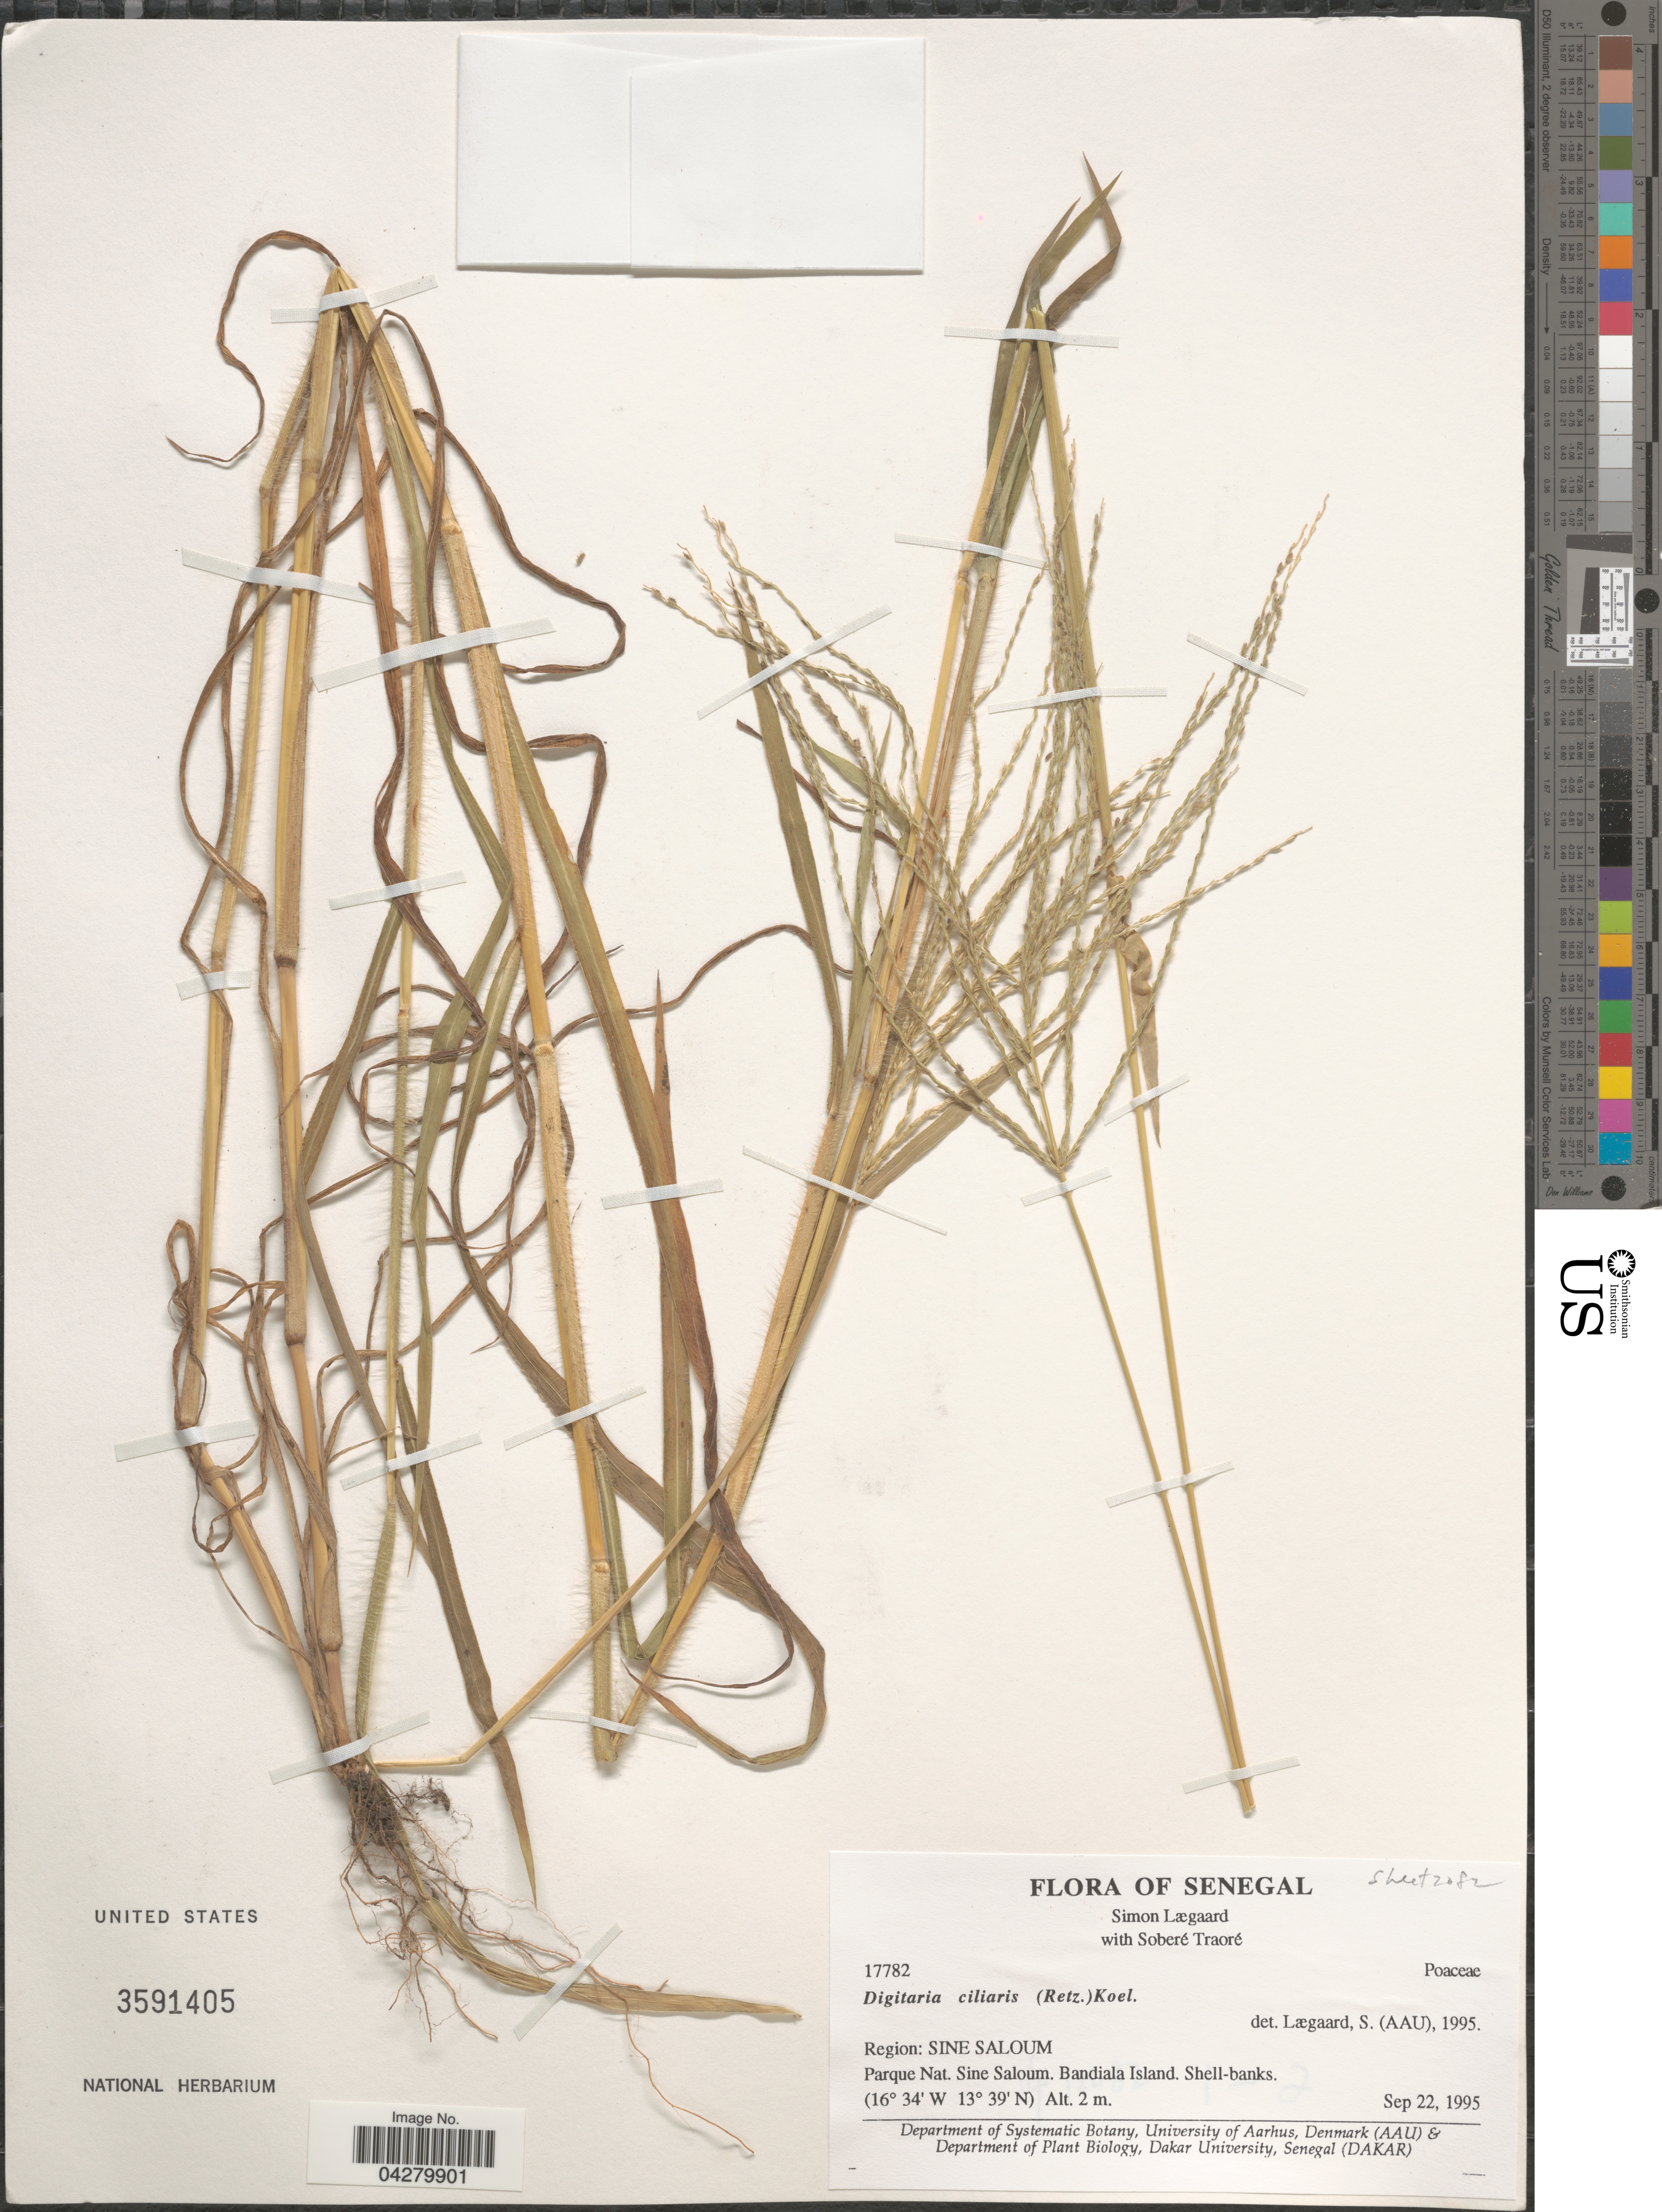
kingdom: Plantae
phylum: Tracheophyta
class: Liliopsida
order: Poales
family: Poaceae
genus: Digitaria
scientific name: Digitaria ciliaris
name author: (Retz.) Koeler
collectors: S. Lægaard & S. Traore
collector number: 17782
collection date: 1995-09-22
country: Senegal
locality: Region: Sine Saloum. Parque Nat. Sine Saloum. Bandiala Island.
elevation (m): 2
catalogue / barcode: US 3591405